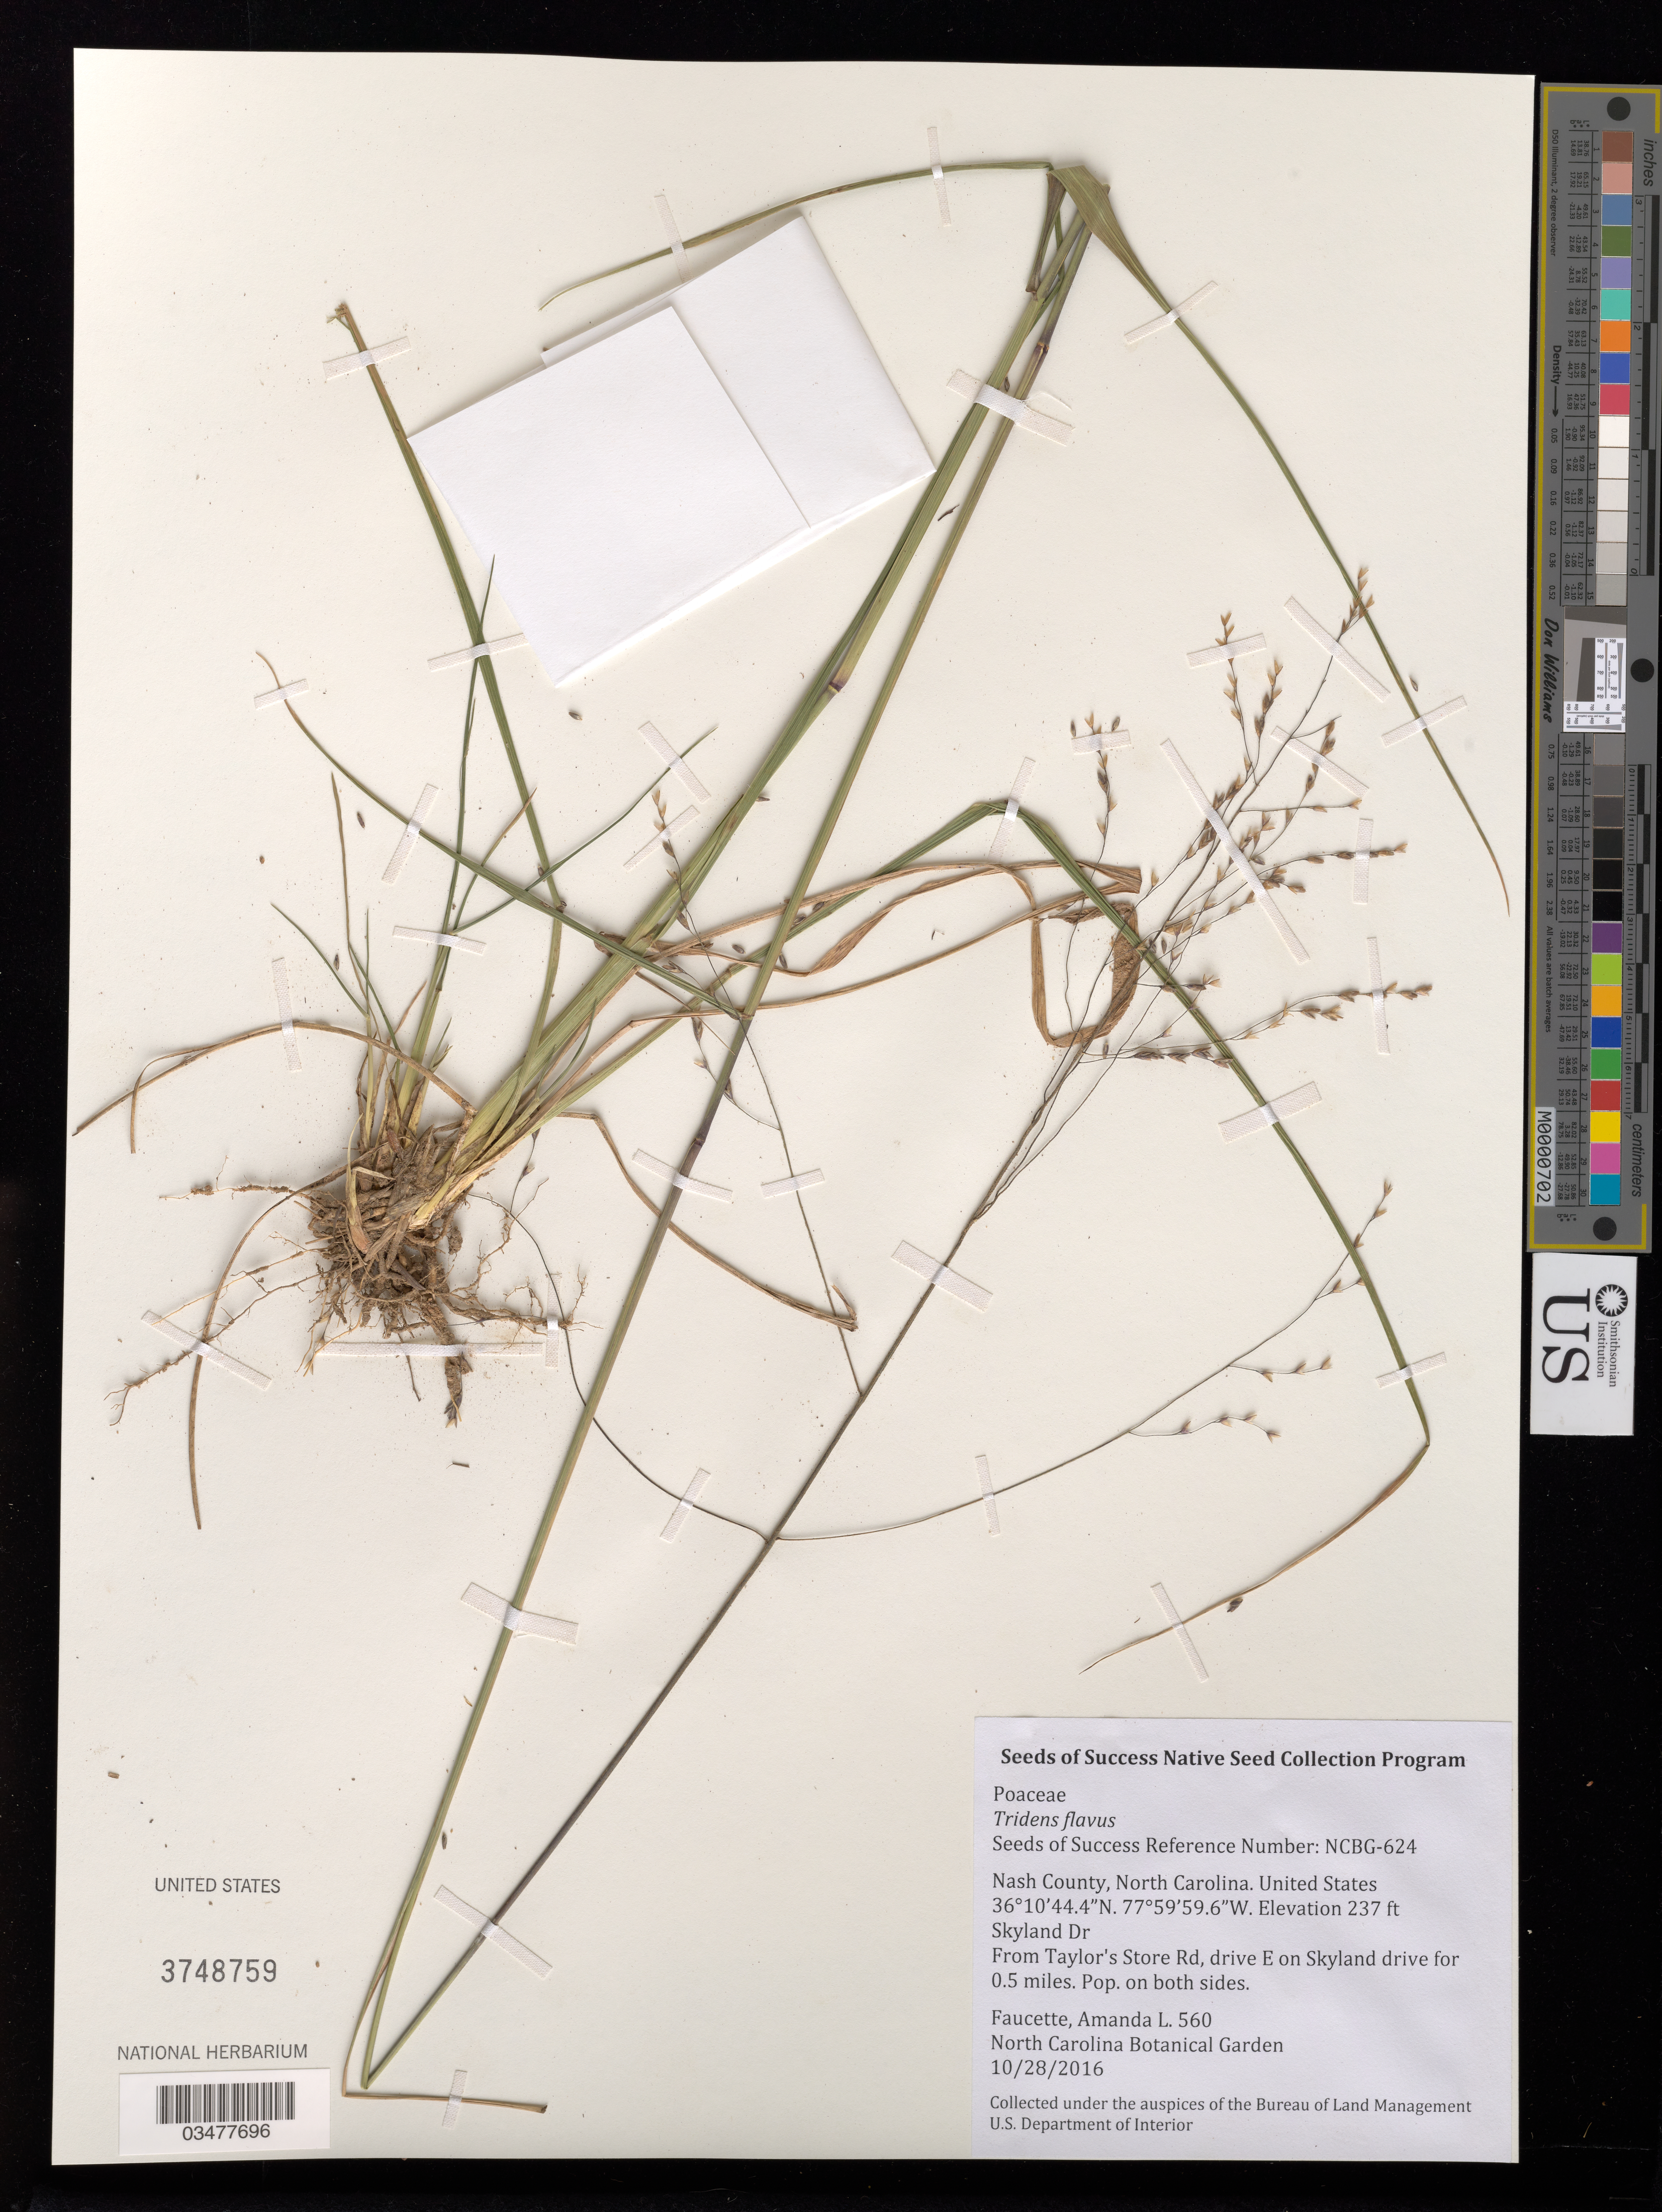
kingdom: Plantae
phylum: Tracheophyta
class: Liliopsida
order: Poales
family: Poaceae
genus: Tridens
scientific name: Tridens flavus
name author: (L.) Hitchc.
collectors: A. Faucette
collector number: NCBG-624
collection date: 2016-10-28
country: United States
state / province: North Carolina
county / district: Nash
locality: Skyland Dr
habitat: Roadside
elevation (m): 72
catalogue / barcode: US 3748759